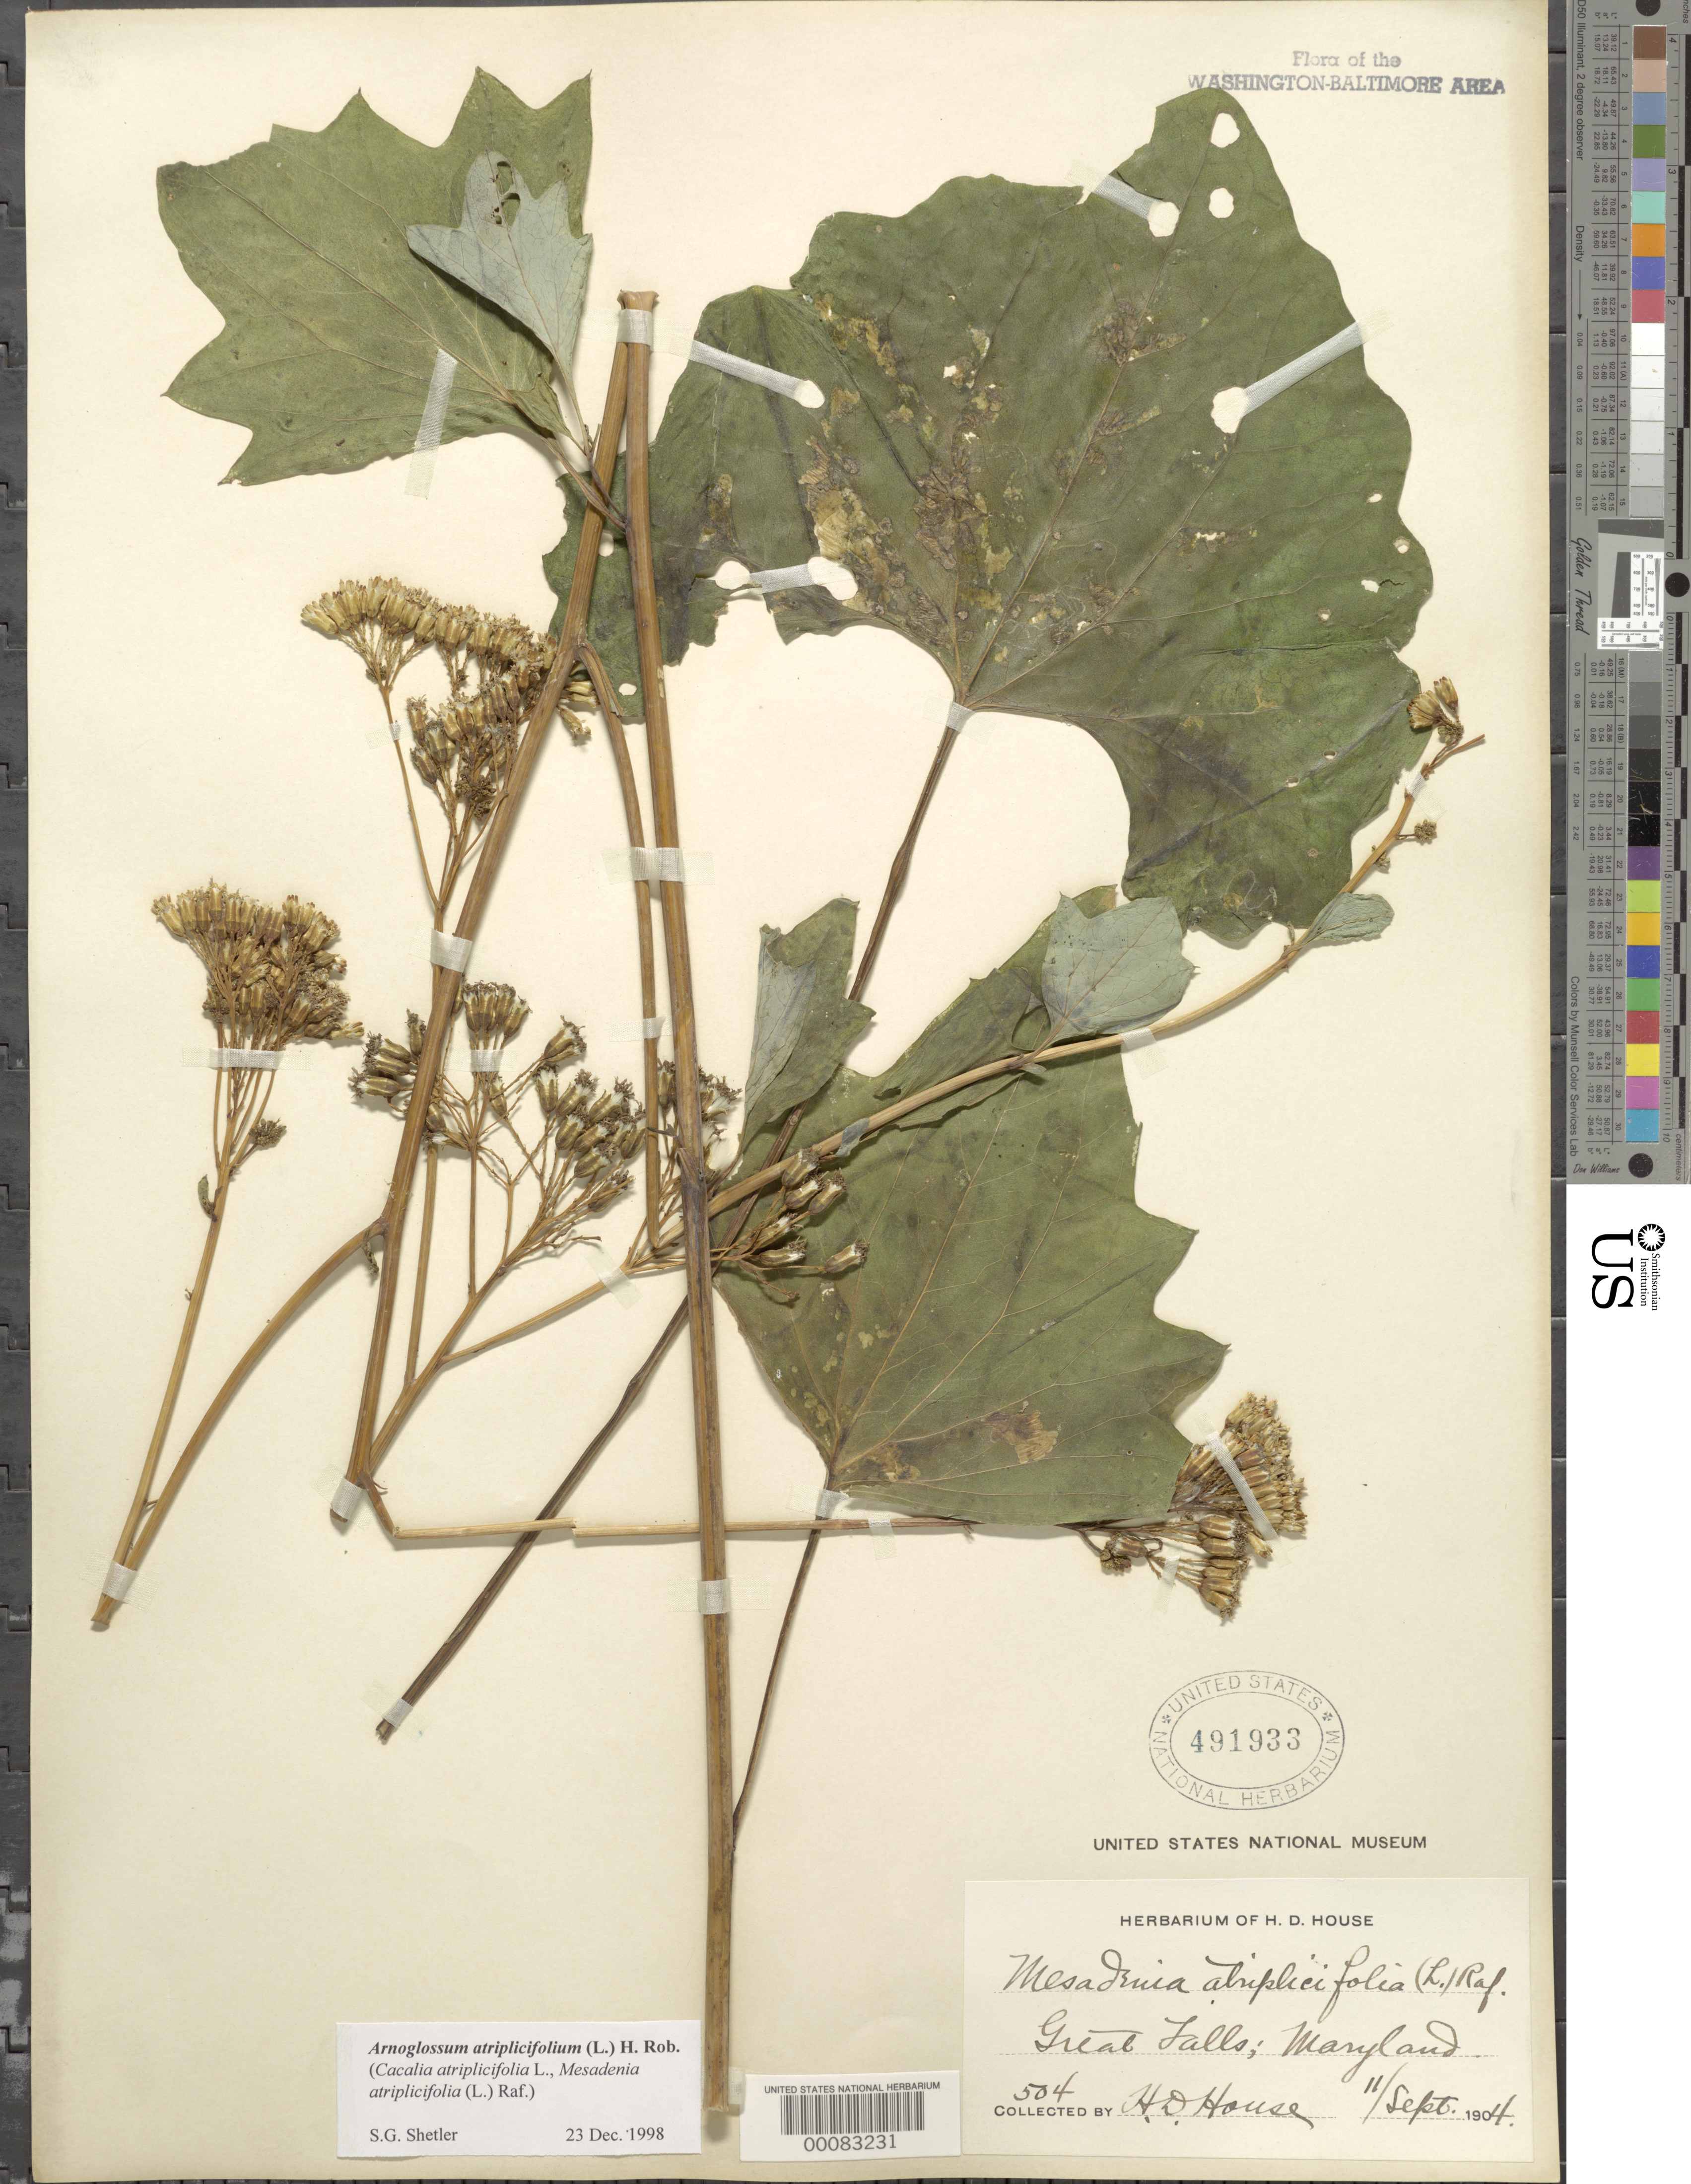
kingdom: Plantae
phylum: Tracheophyta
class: Magnoliopsida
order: Asterales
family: Asteraceae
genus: Arnoglossum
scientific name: Arnoglossum atriplicifolium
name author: (L.) H. Rob.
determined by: Shetler, Stanwyn G., (US), NMNH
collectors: H. D. House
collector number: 504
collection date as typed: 11 Sep 1904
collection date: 1904-09-11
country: United States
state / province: Maryland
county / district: Montgomery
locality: Great Falls C. & O. Canal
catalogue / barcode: US 491933